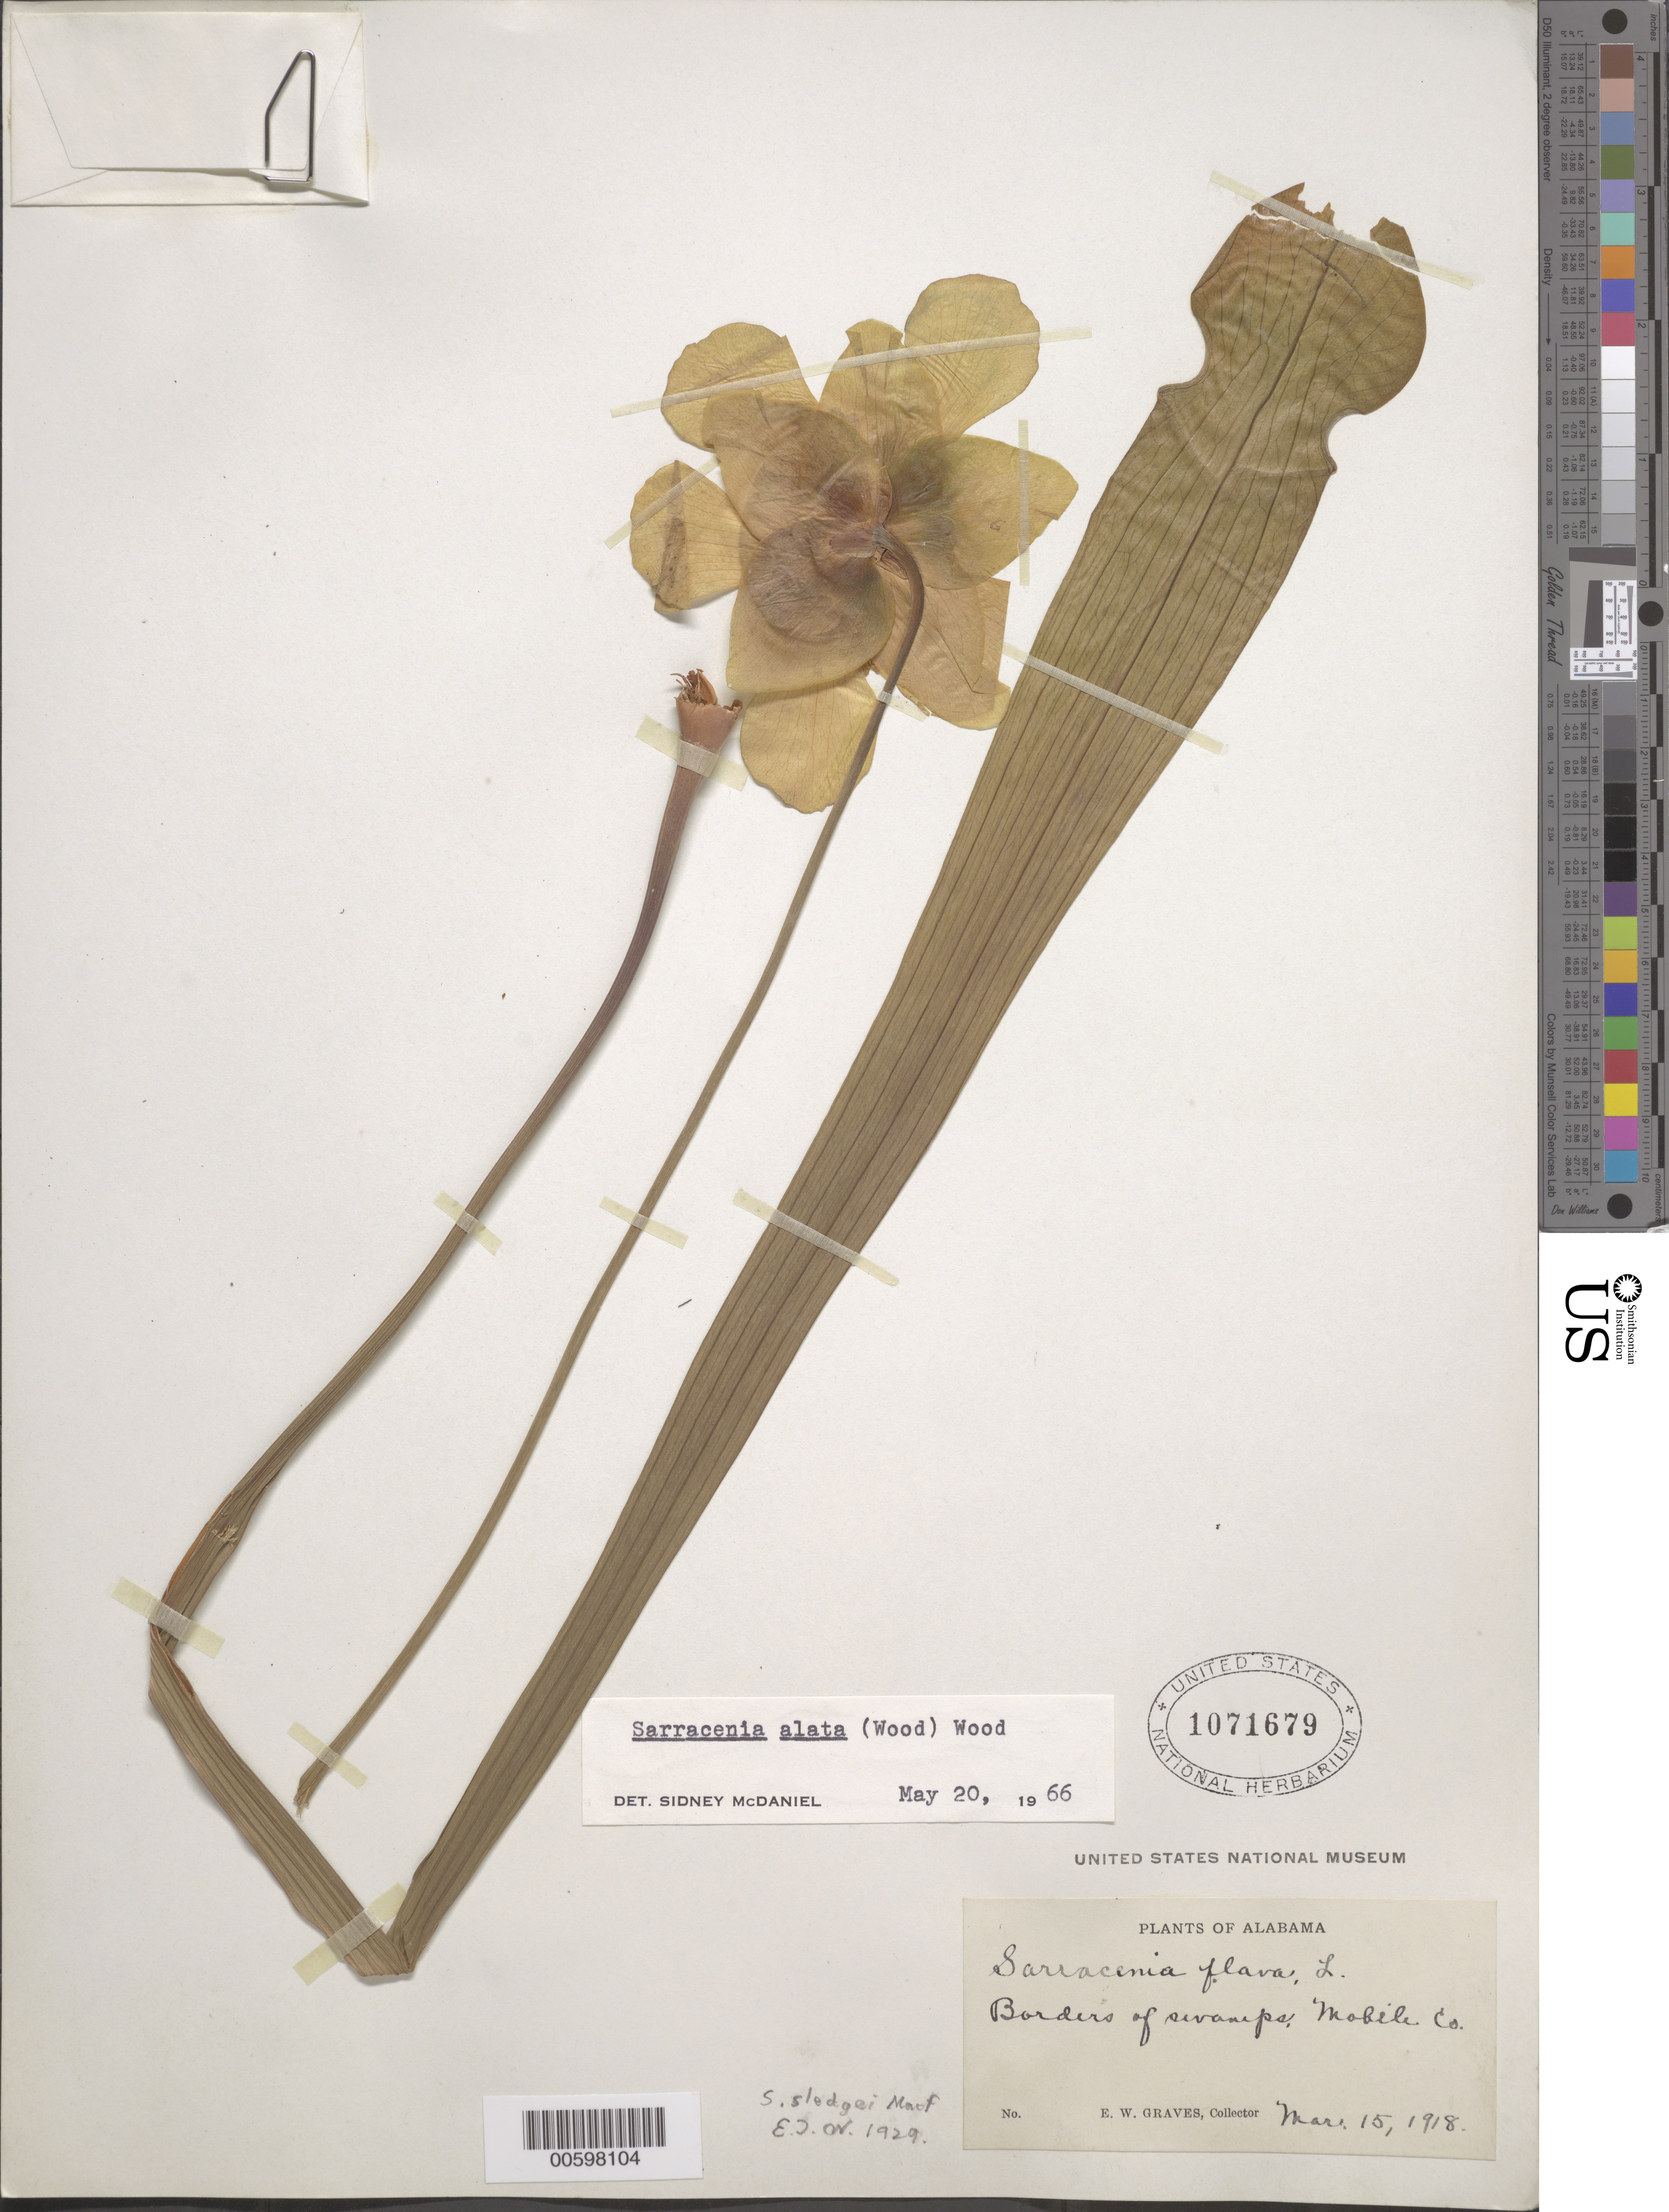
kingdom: Plantae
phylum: Tracheophyta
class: Magnoliopsida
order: Ericales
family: Sarraceniaceae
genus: Sarracenia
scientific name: Sarracenia alata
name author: (Alph. Wood) Alph. Wood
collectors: E. Graves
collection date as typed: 15 Mar 1918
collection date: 1918-03-15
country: United States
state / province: Alabama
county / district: Mobile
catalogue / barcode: US 1071679